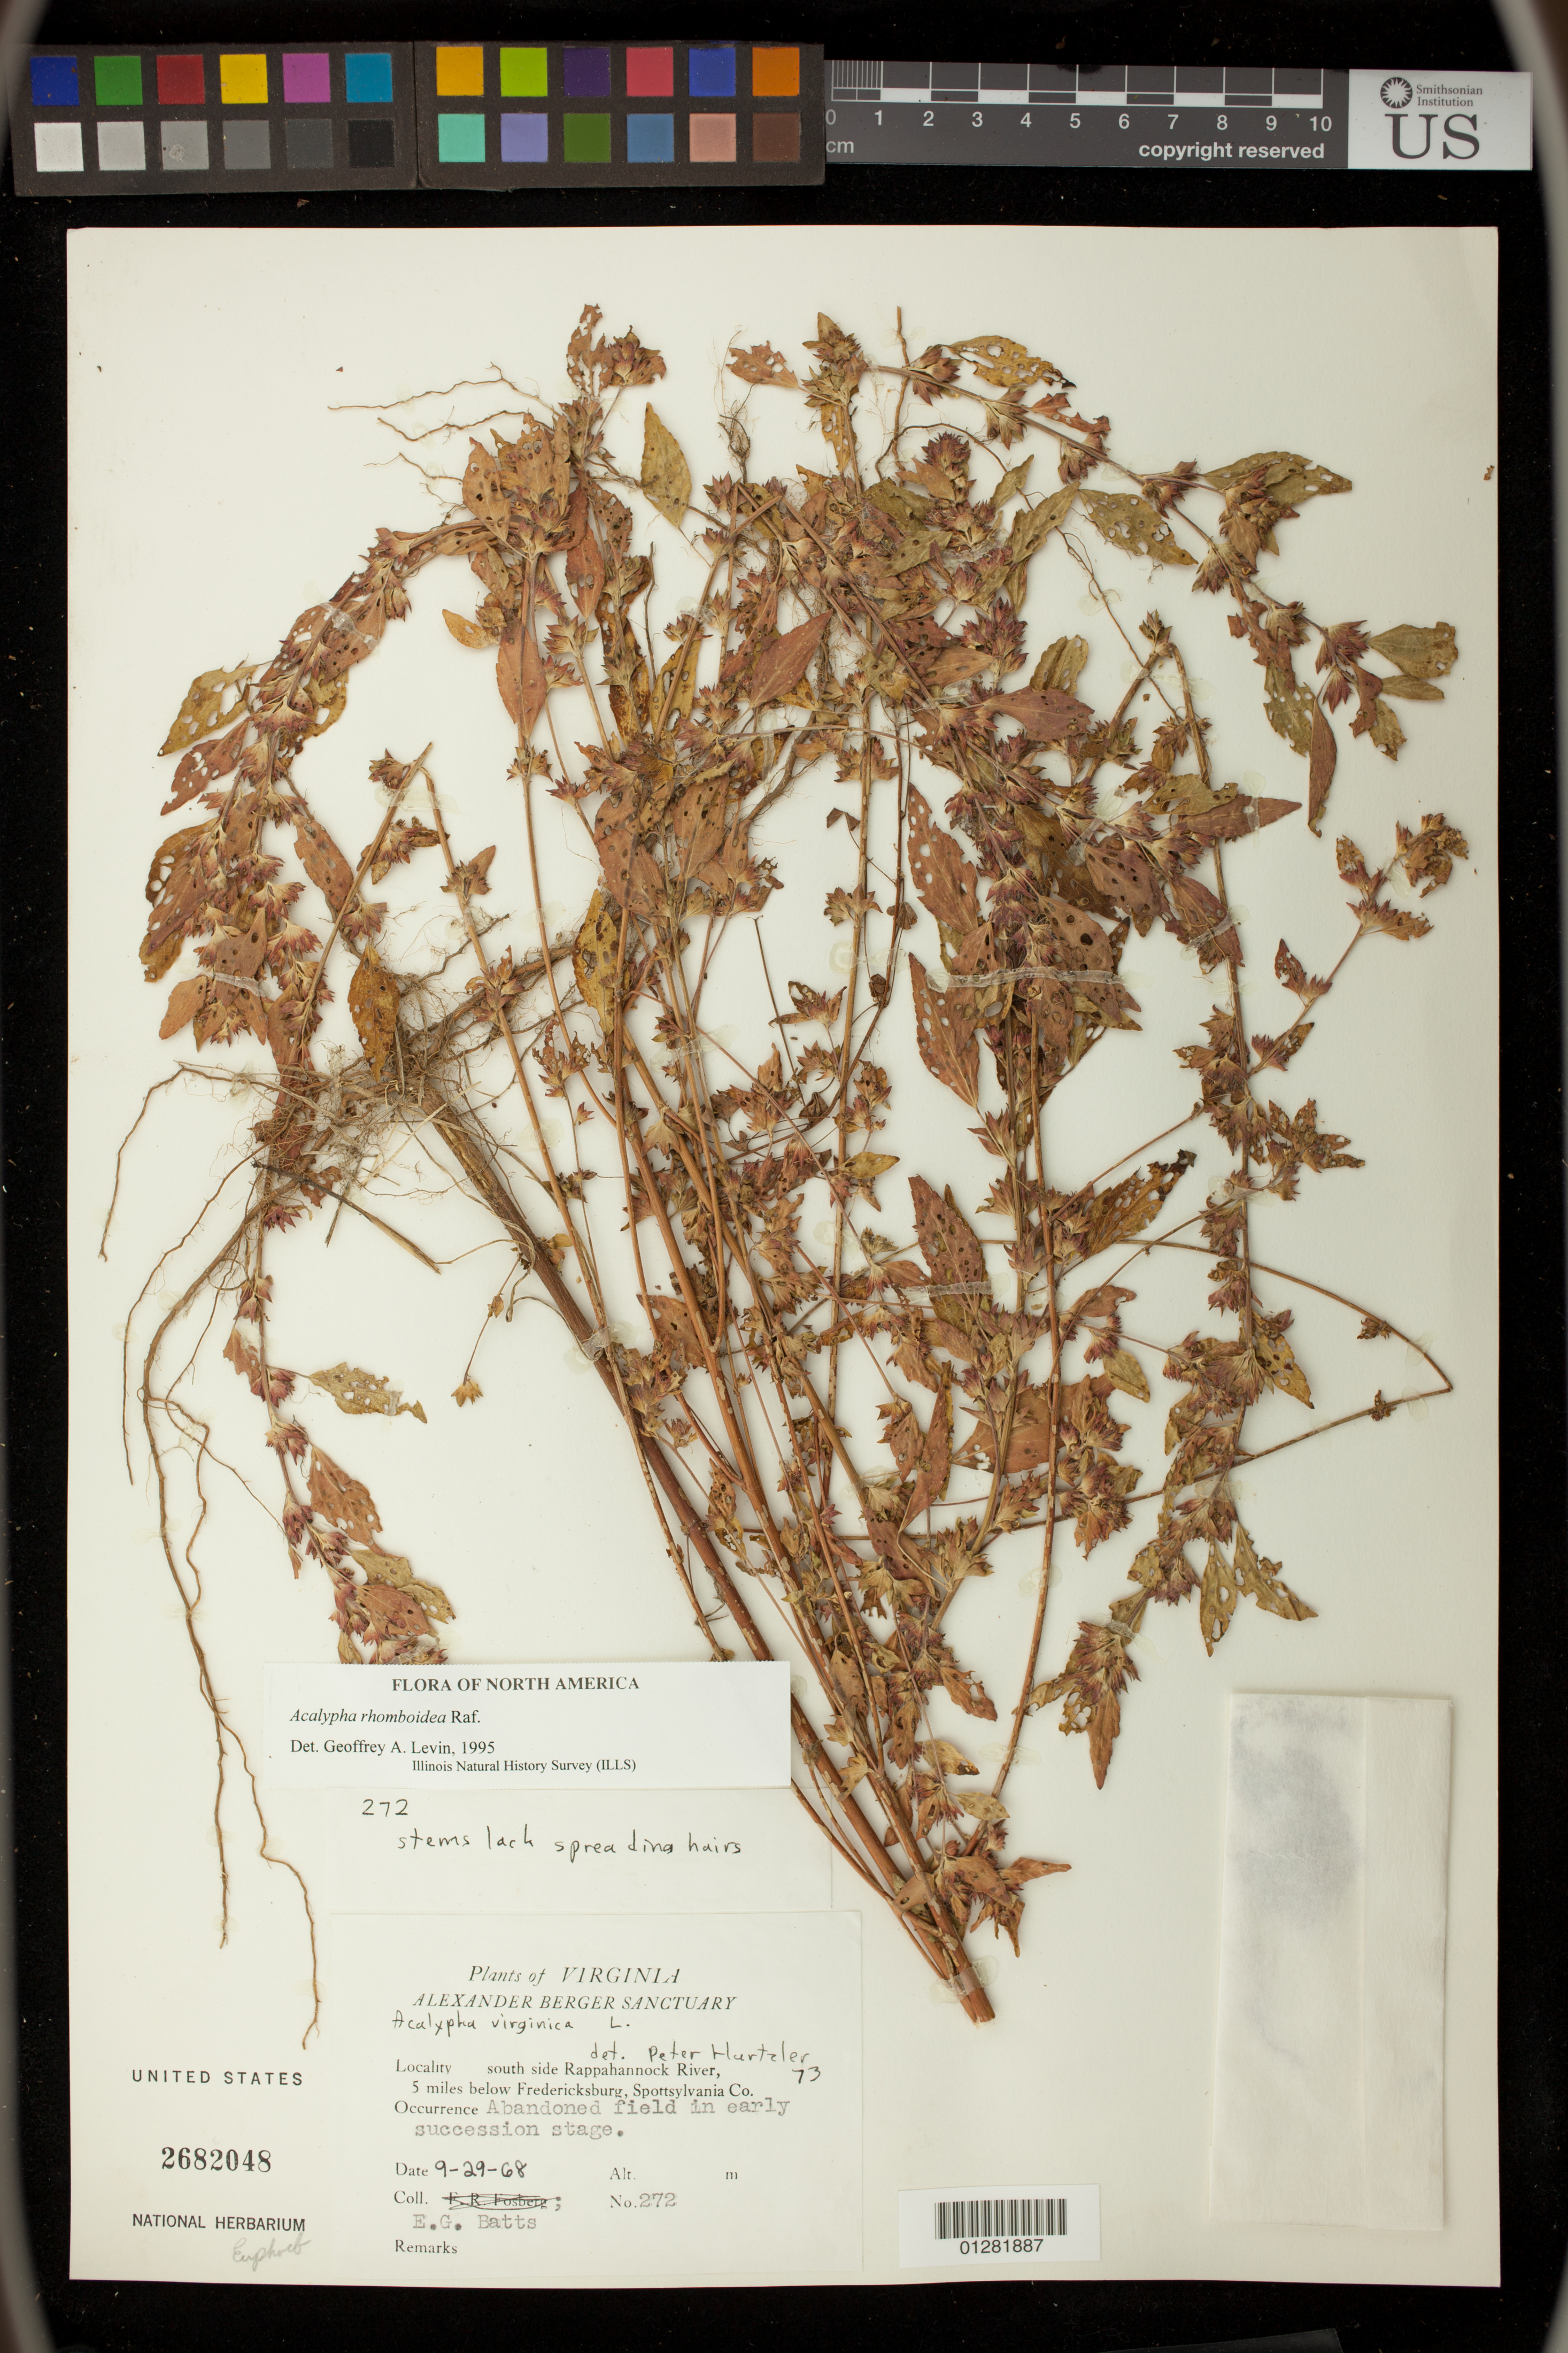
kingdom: Plantae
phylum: Tracheophyta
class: Magnoliopsida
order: Malpighiales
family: Euphorbiaceae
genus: Acalypha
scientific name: Acalypha rhomboidea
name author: Raf.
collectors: E. Batts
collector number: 272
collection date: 1968-09-29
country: United States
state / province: Virginia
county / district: Spotsylvania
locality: south side of Rappahannock River, 5 miles below Fredericksburg, abandoned field.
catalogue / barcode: US 2682048